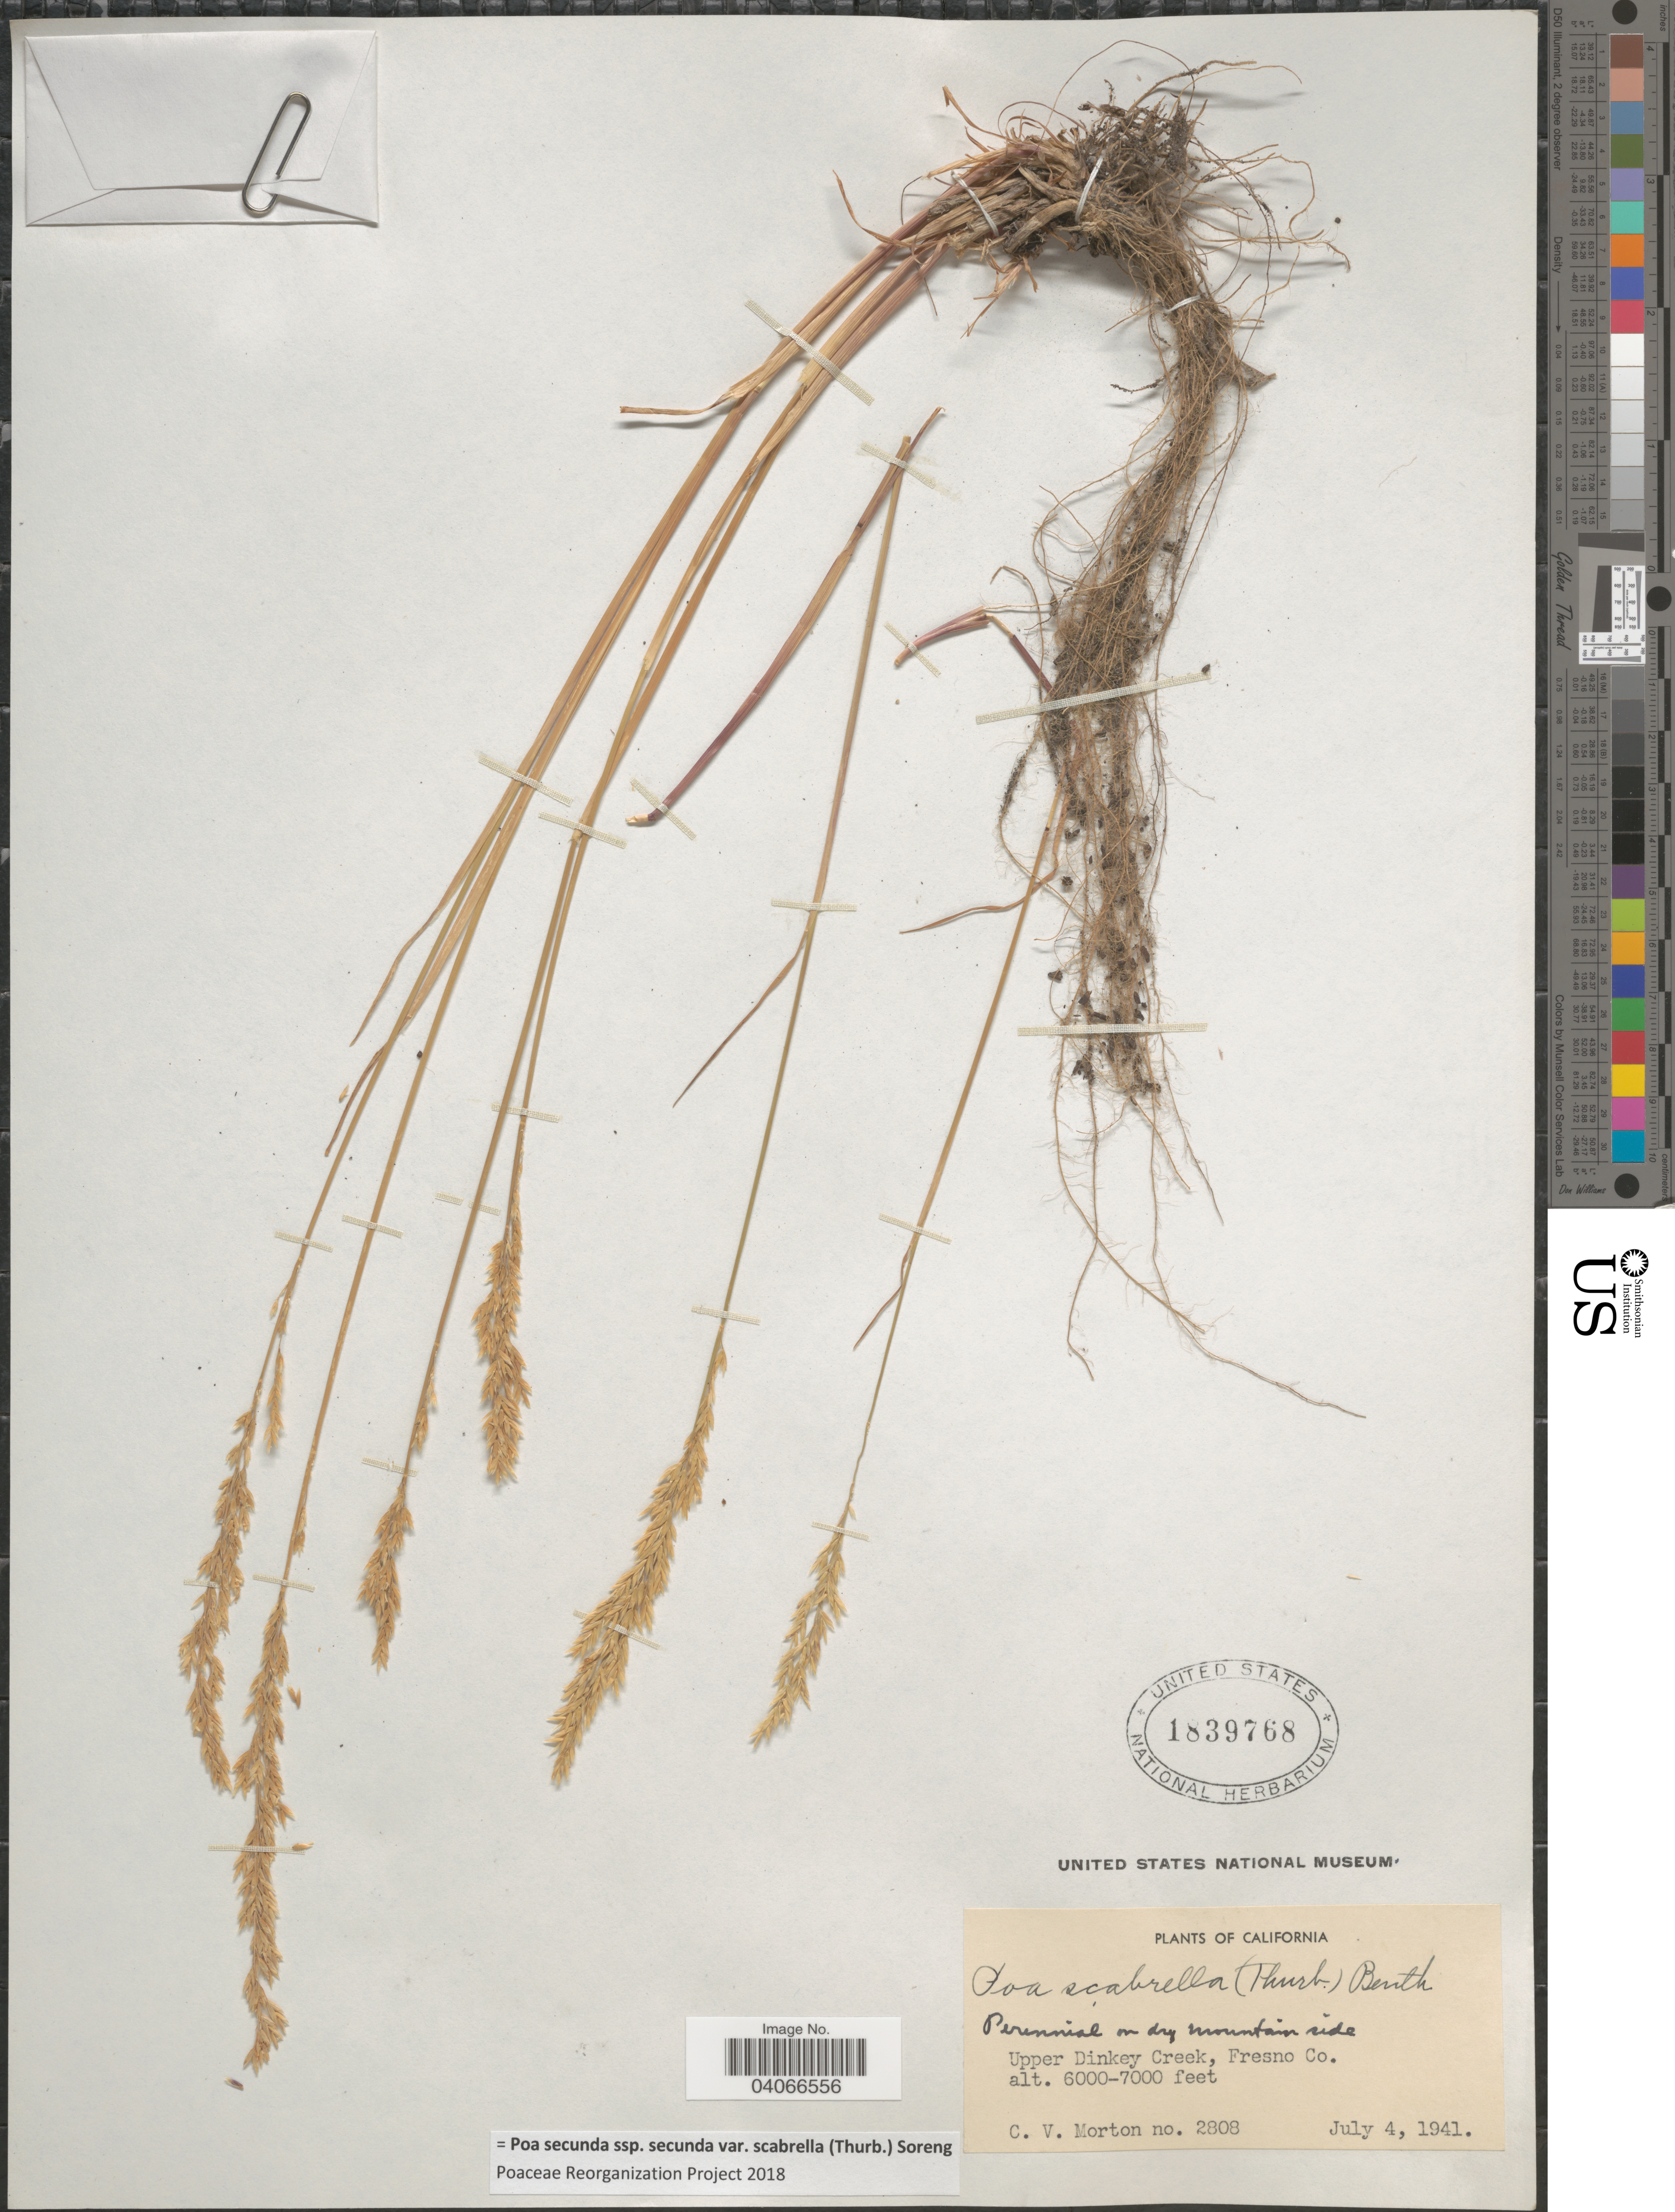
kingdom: Plantae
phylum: Tracheophyta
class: Liliopsida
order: Poales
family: Poaceae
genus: Poa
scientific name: Poa secunda subsp. secunda var. scabrella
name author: (Thurb.) Soreng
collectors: C. V. Morton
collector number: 2808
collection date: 1941-07-04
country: United States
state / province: California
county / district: Fresno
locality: On dry mountain side. Upper Dinkey Creek, Fresno Co.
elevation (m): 1829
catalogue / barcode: US 1839768